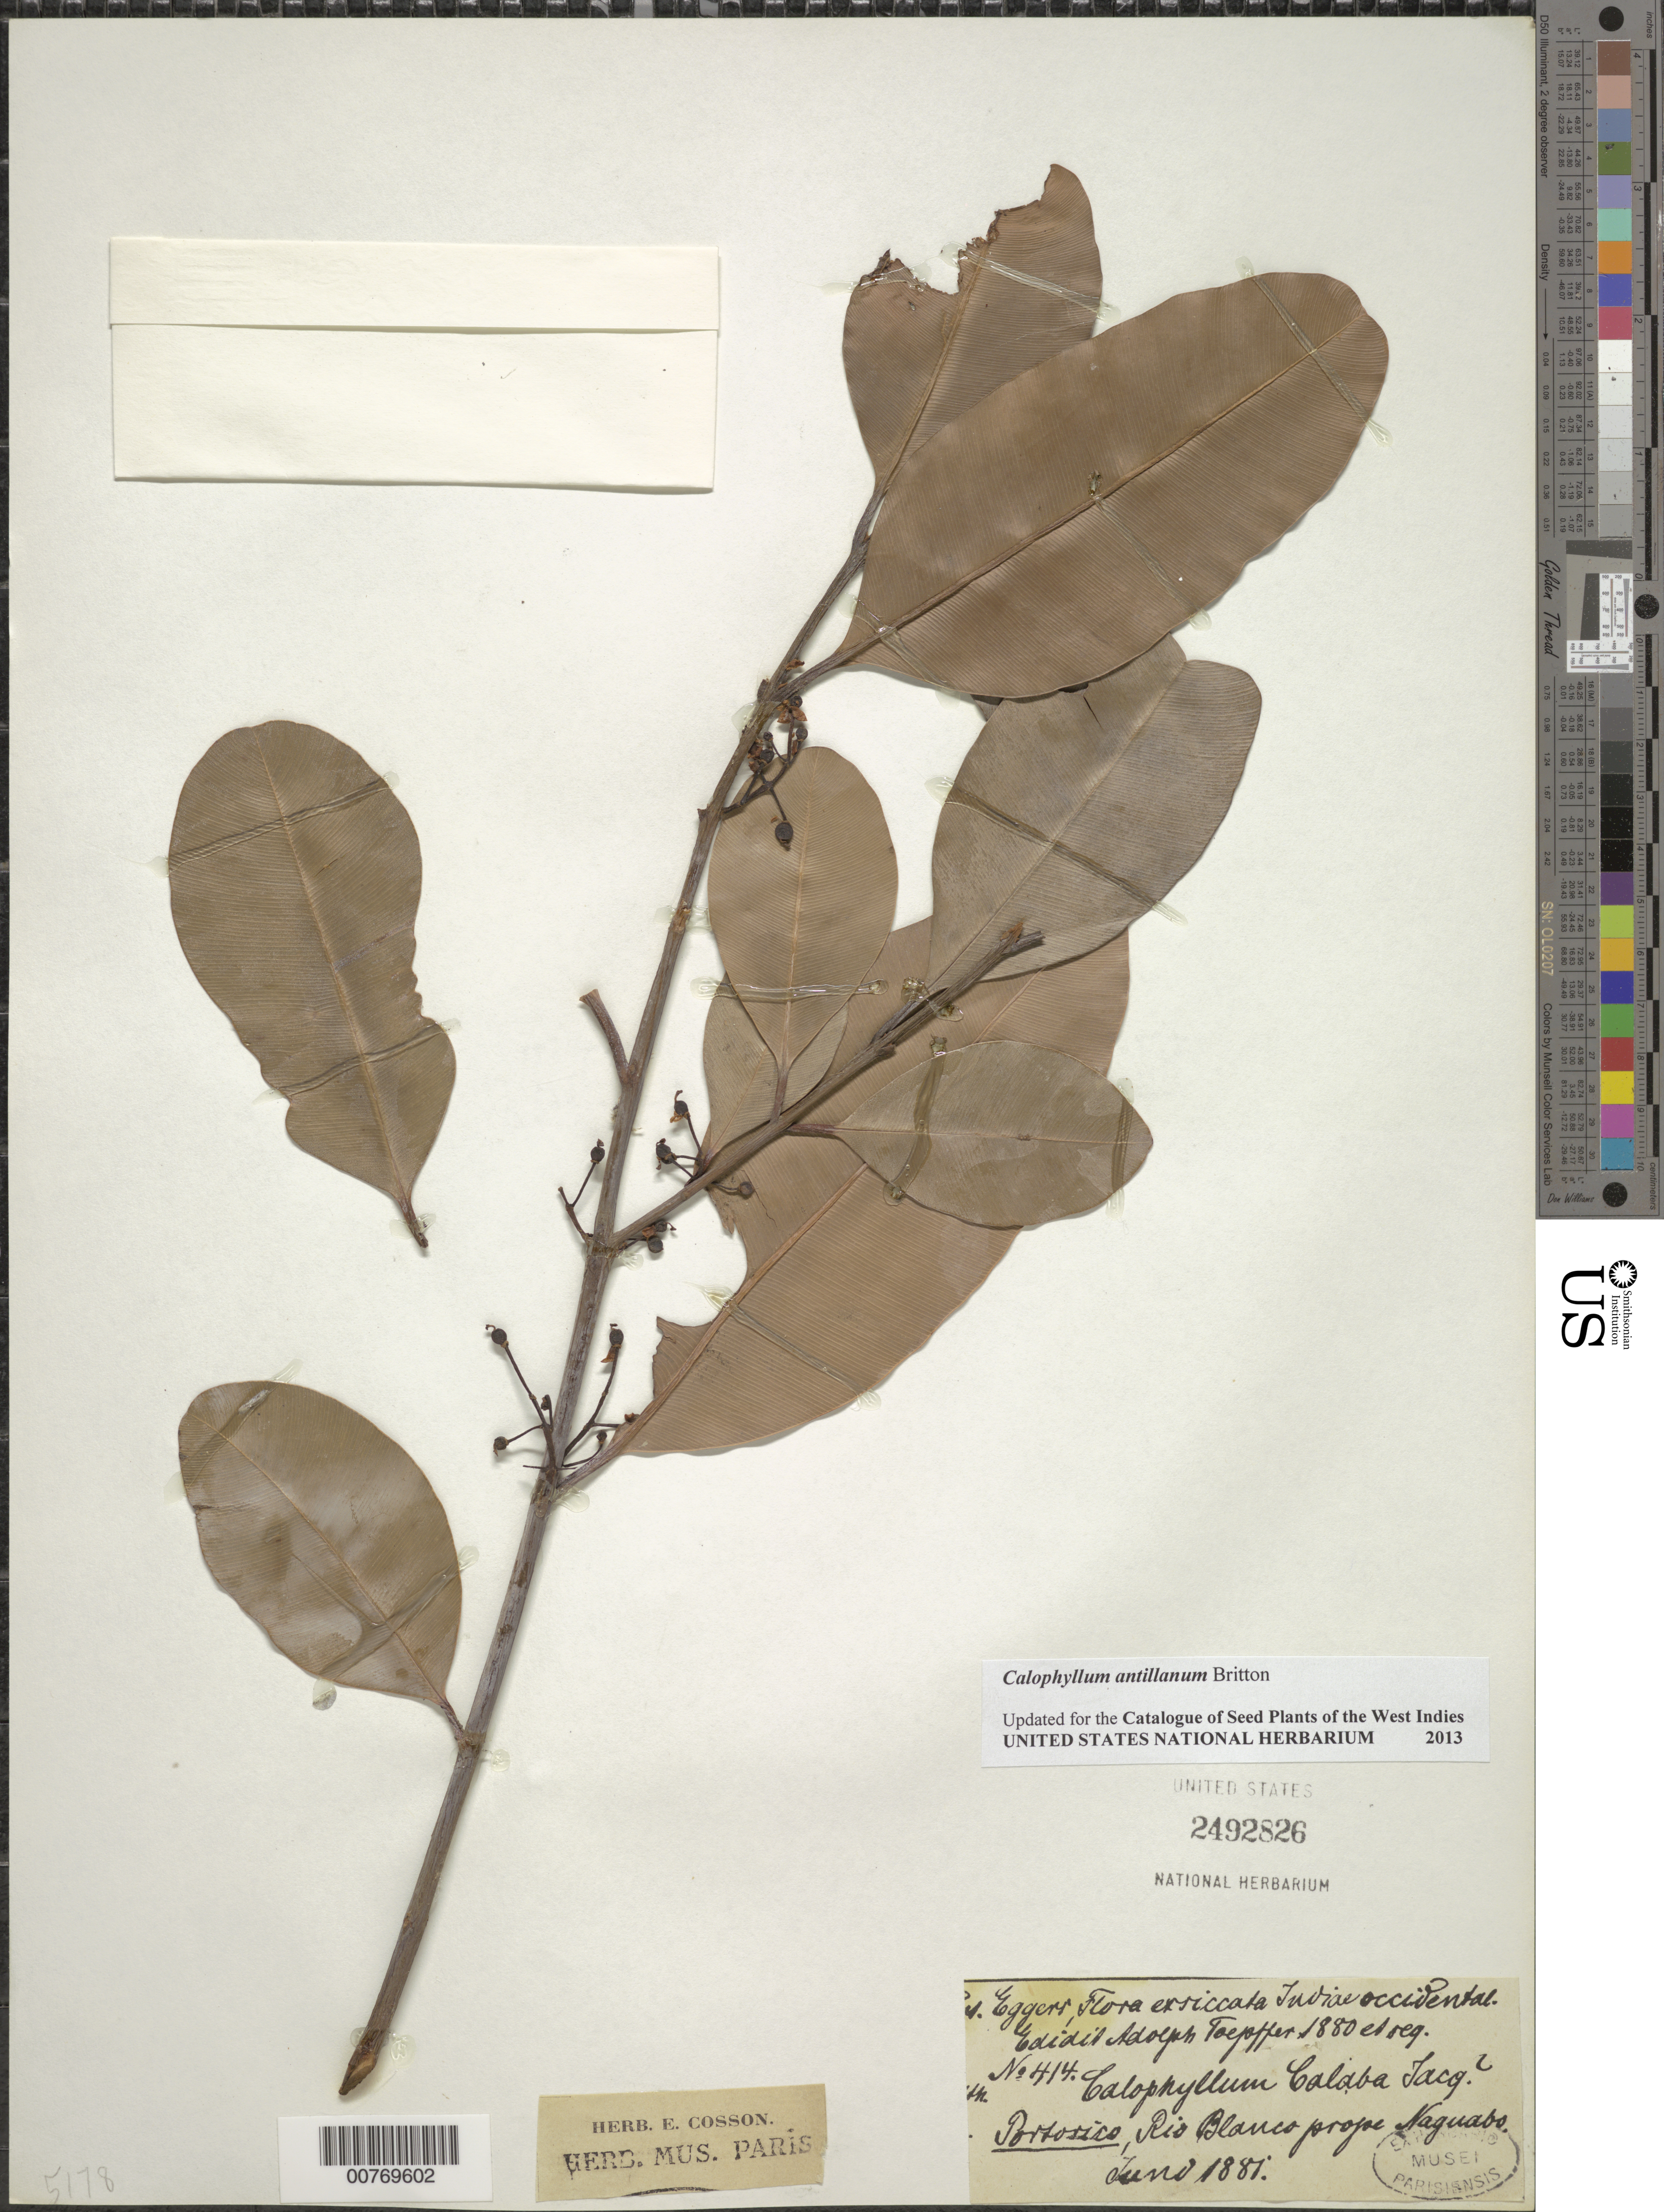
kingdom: Plantae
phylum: Tracheophyta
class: Magnoliopsida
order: Malpighiales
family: Calophyllaceae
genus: Calophyllum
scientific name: Calophyllum antillanum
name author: Britton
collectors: H. F. A. von Eggers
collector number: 414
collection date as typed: Jun 1887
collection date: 1887-06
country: Puerto Rico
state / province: Naguabo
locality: Naguabo, Río Blanco.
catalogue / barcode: US 2492826